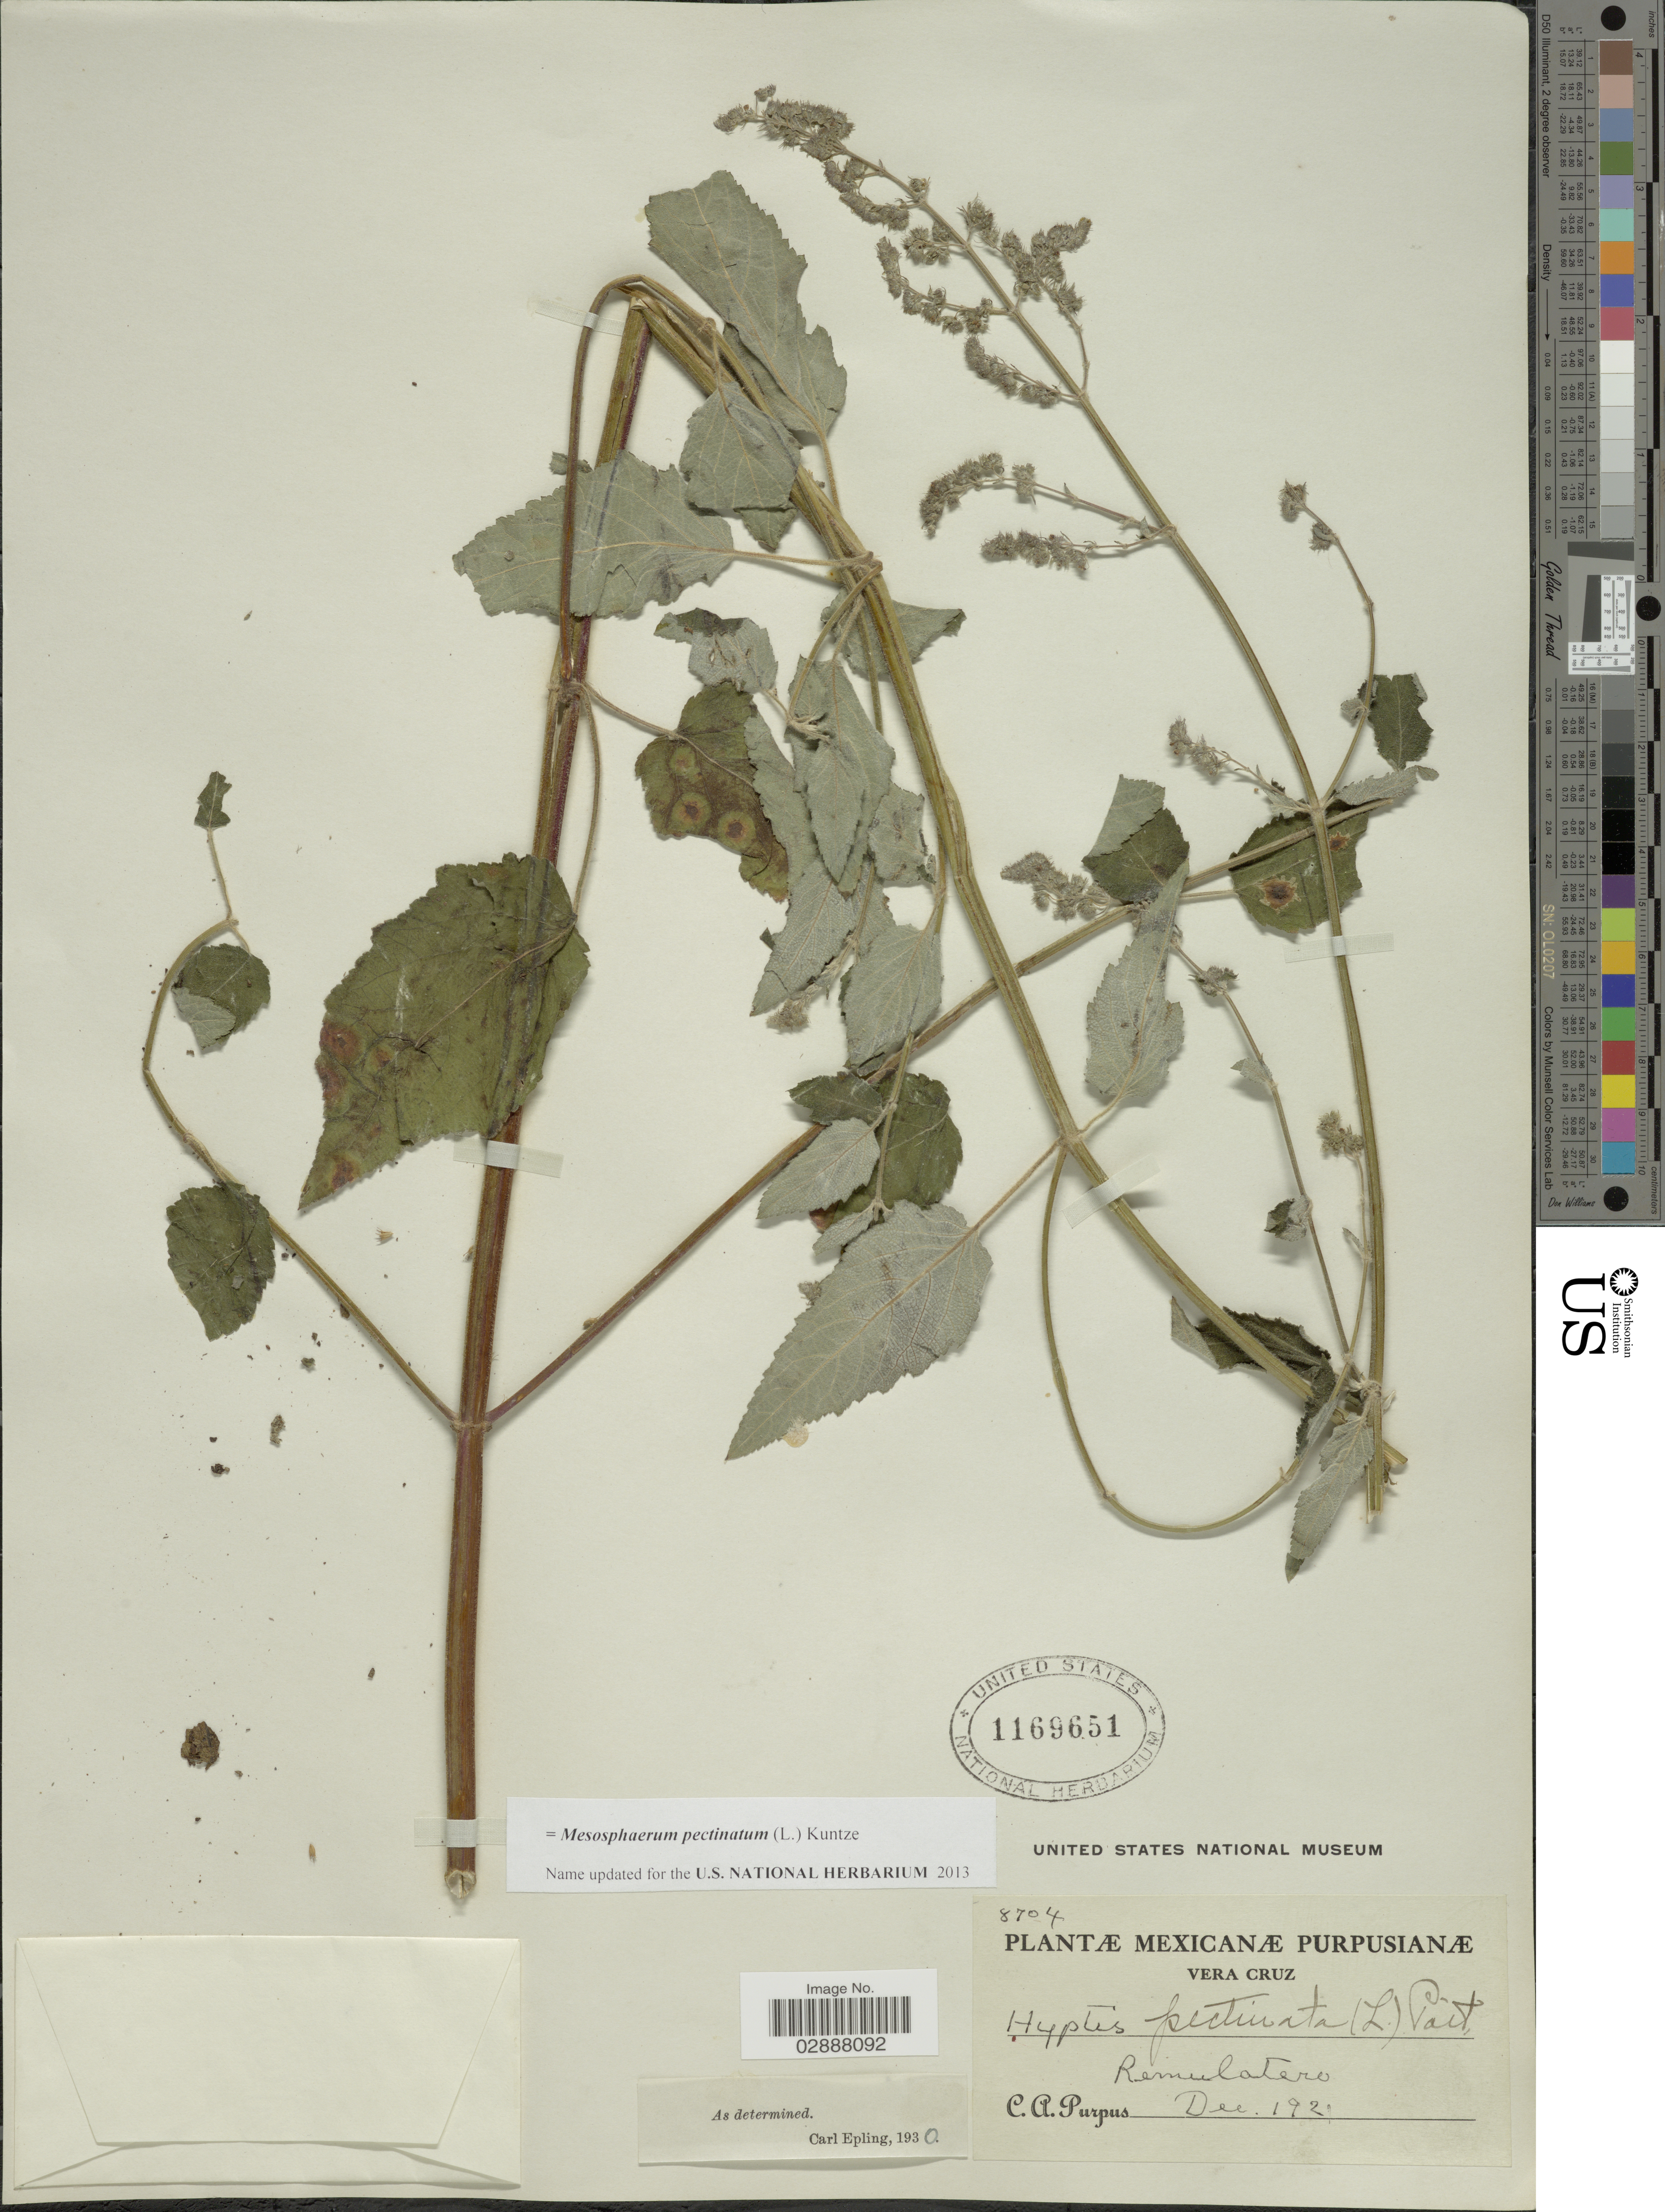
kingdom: Plantae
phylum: Tracheophyta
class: Magnoliopsida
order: Lamiales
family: Lamiaceae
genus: Mesosphaerum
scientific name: Mesosphaerum pectinatum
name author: (L.) Kuntze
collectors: C. A. Purpus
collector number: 8704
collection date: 1921-12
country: Mexico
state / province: Veracruz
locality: Vera Cruz. Remulatero.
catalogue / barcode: US 1169651